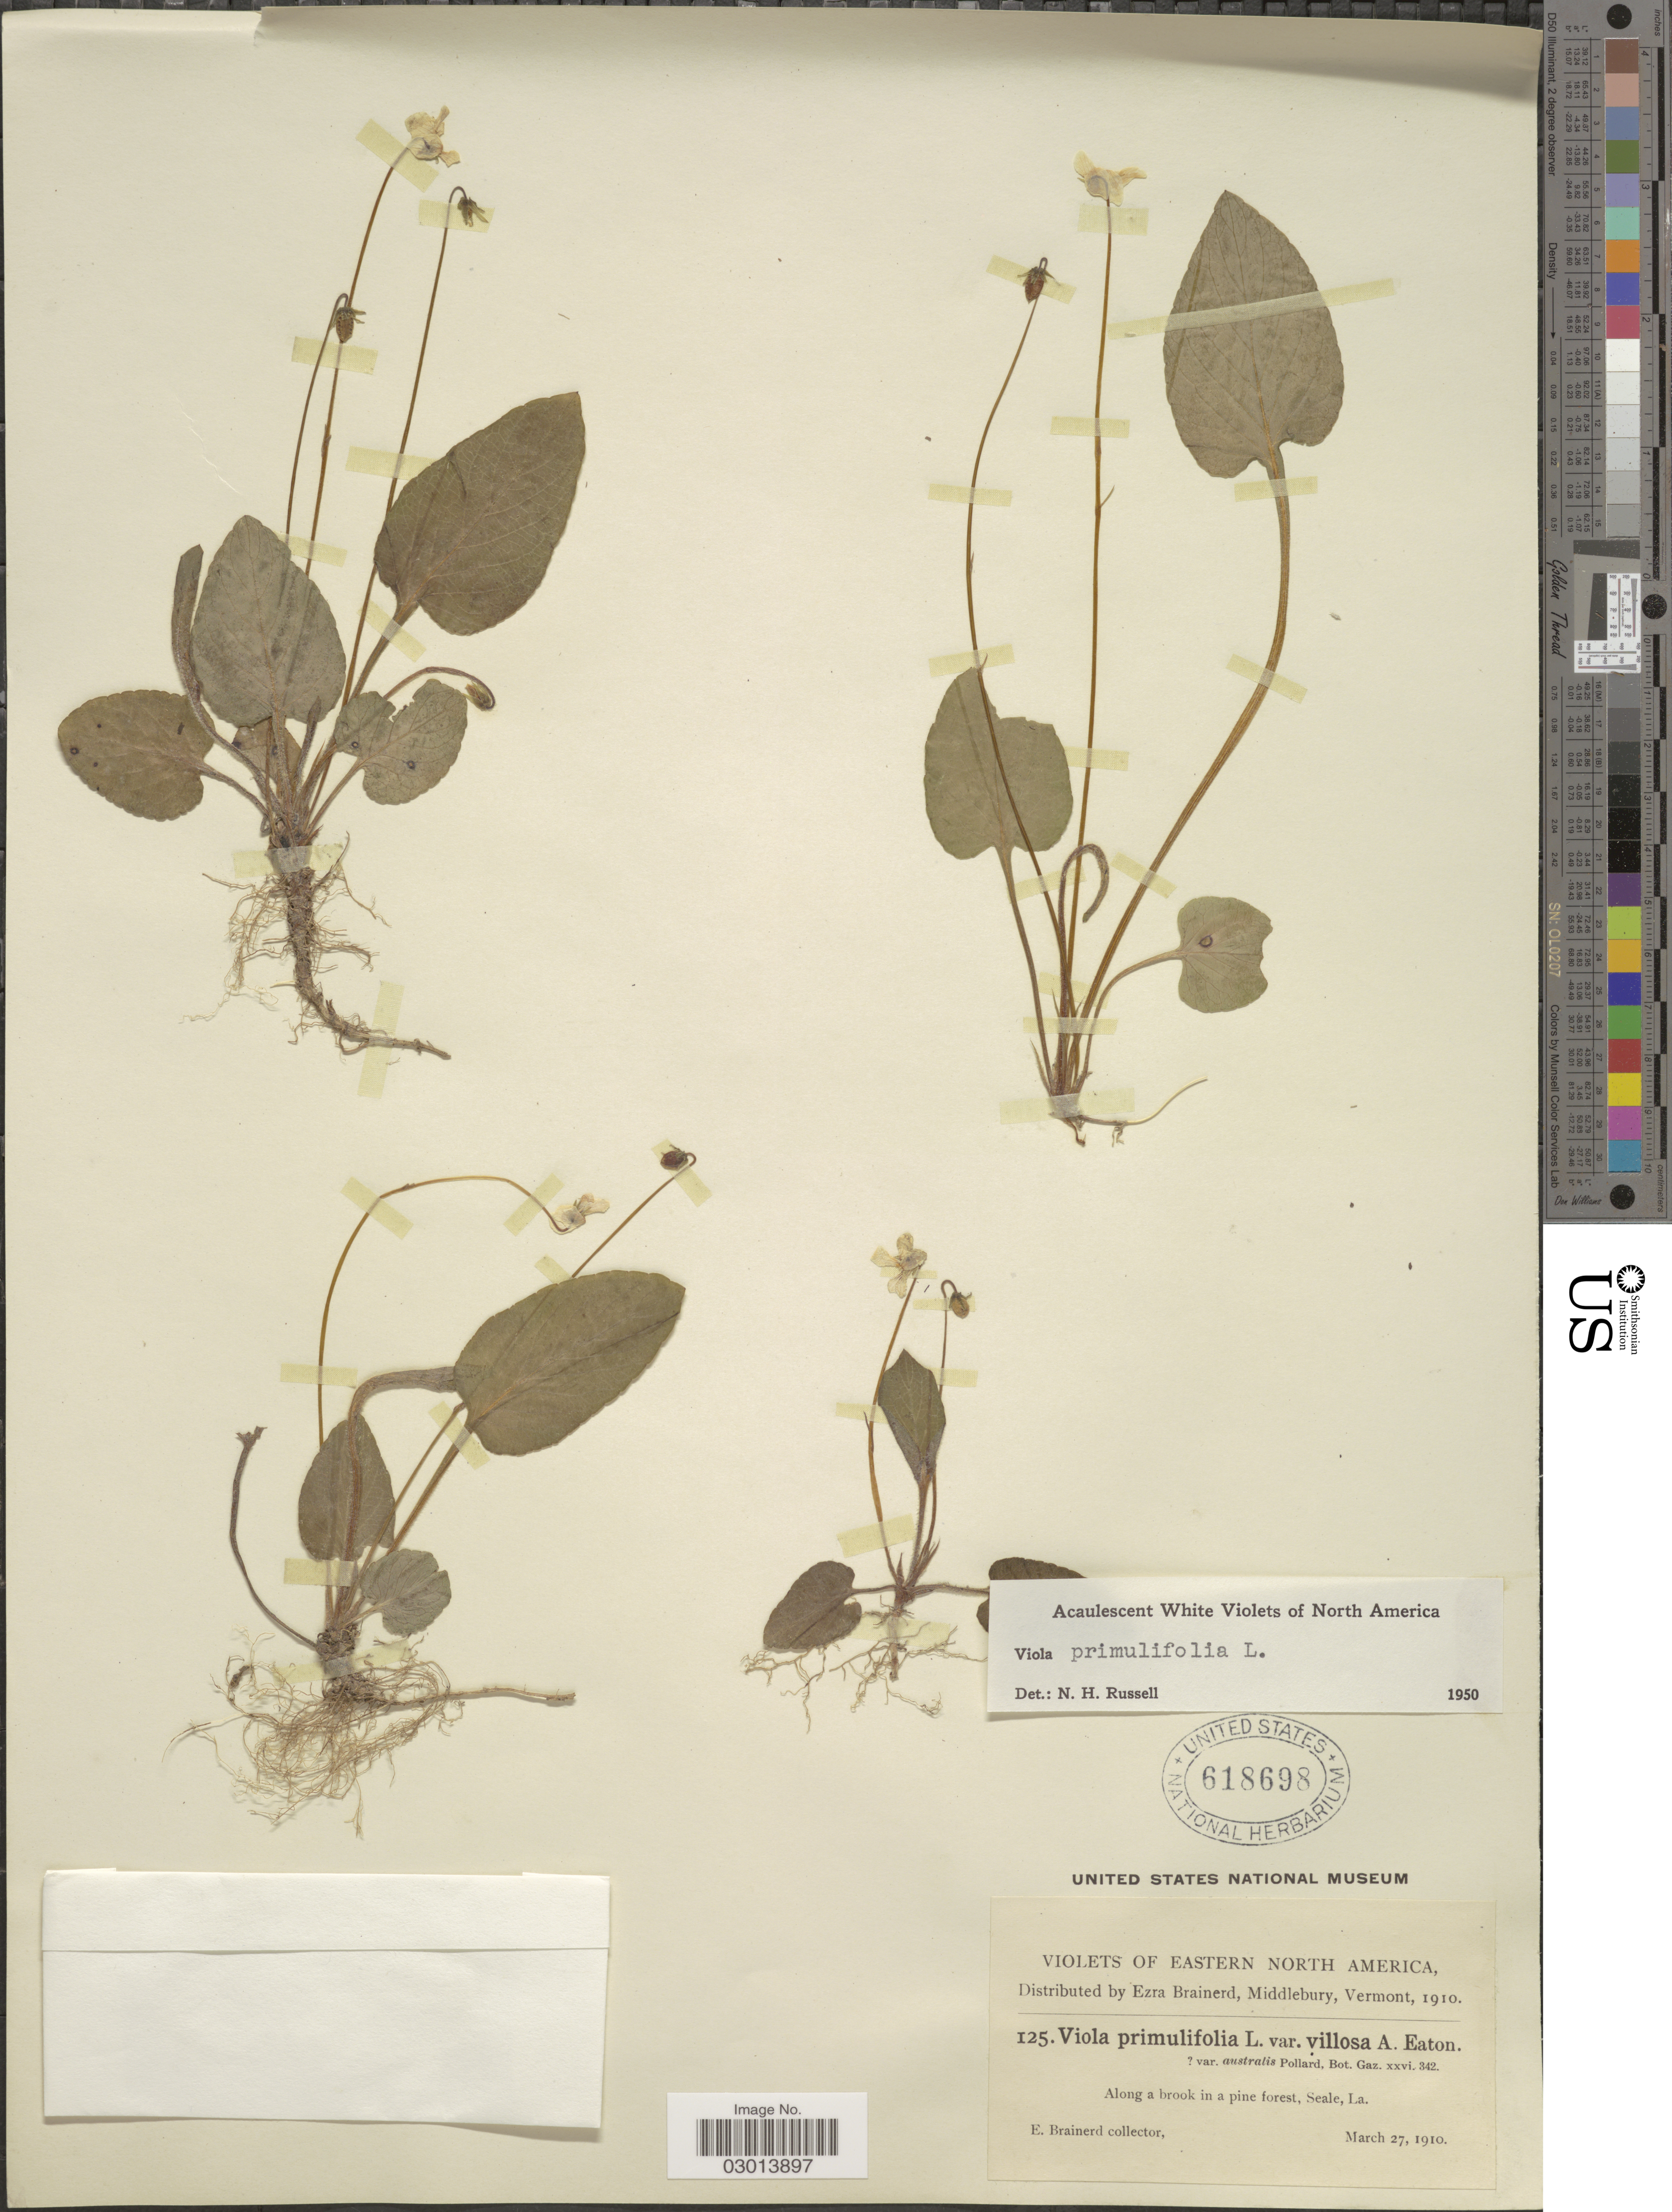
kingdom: Plantae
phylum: Tracheophyta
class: Magnoliopsida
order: Malpighiales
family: Violaceae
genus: Viola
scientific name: Viola primulifolia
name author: L.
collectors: E. Brainerd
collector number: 125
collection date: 1910-03-27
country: United States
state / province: Louisiana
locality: Eastern North America, Along a brook in a pine forest, Seale.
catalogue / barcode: US 618698